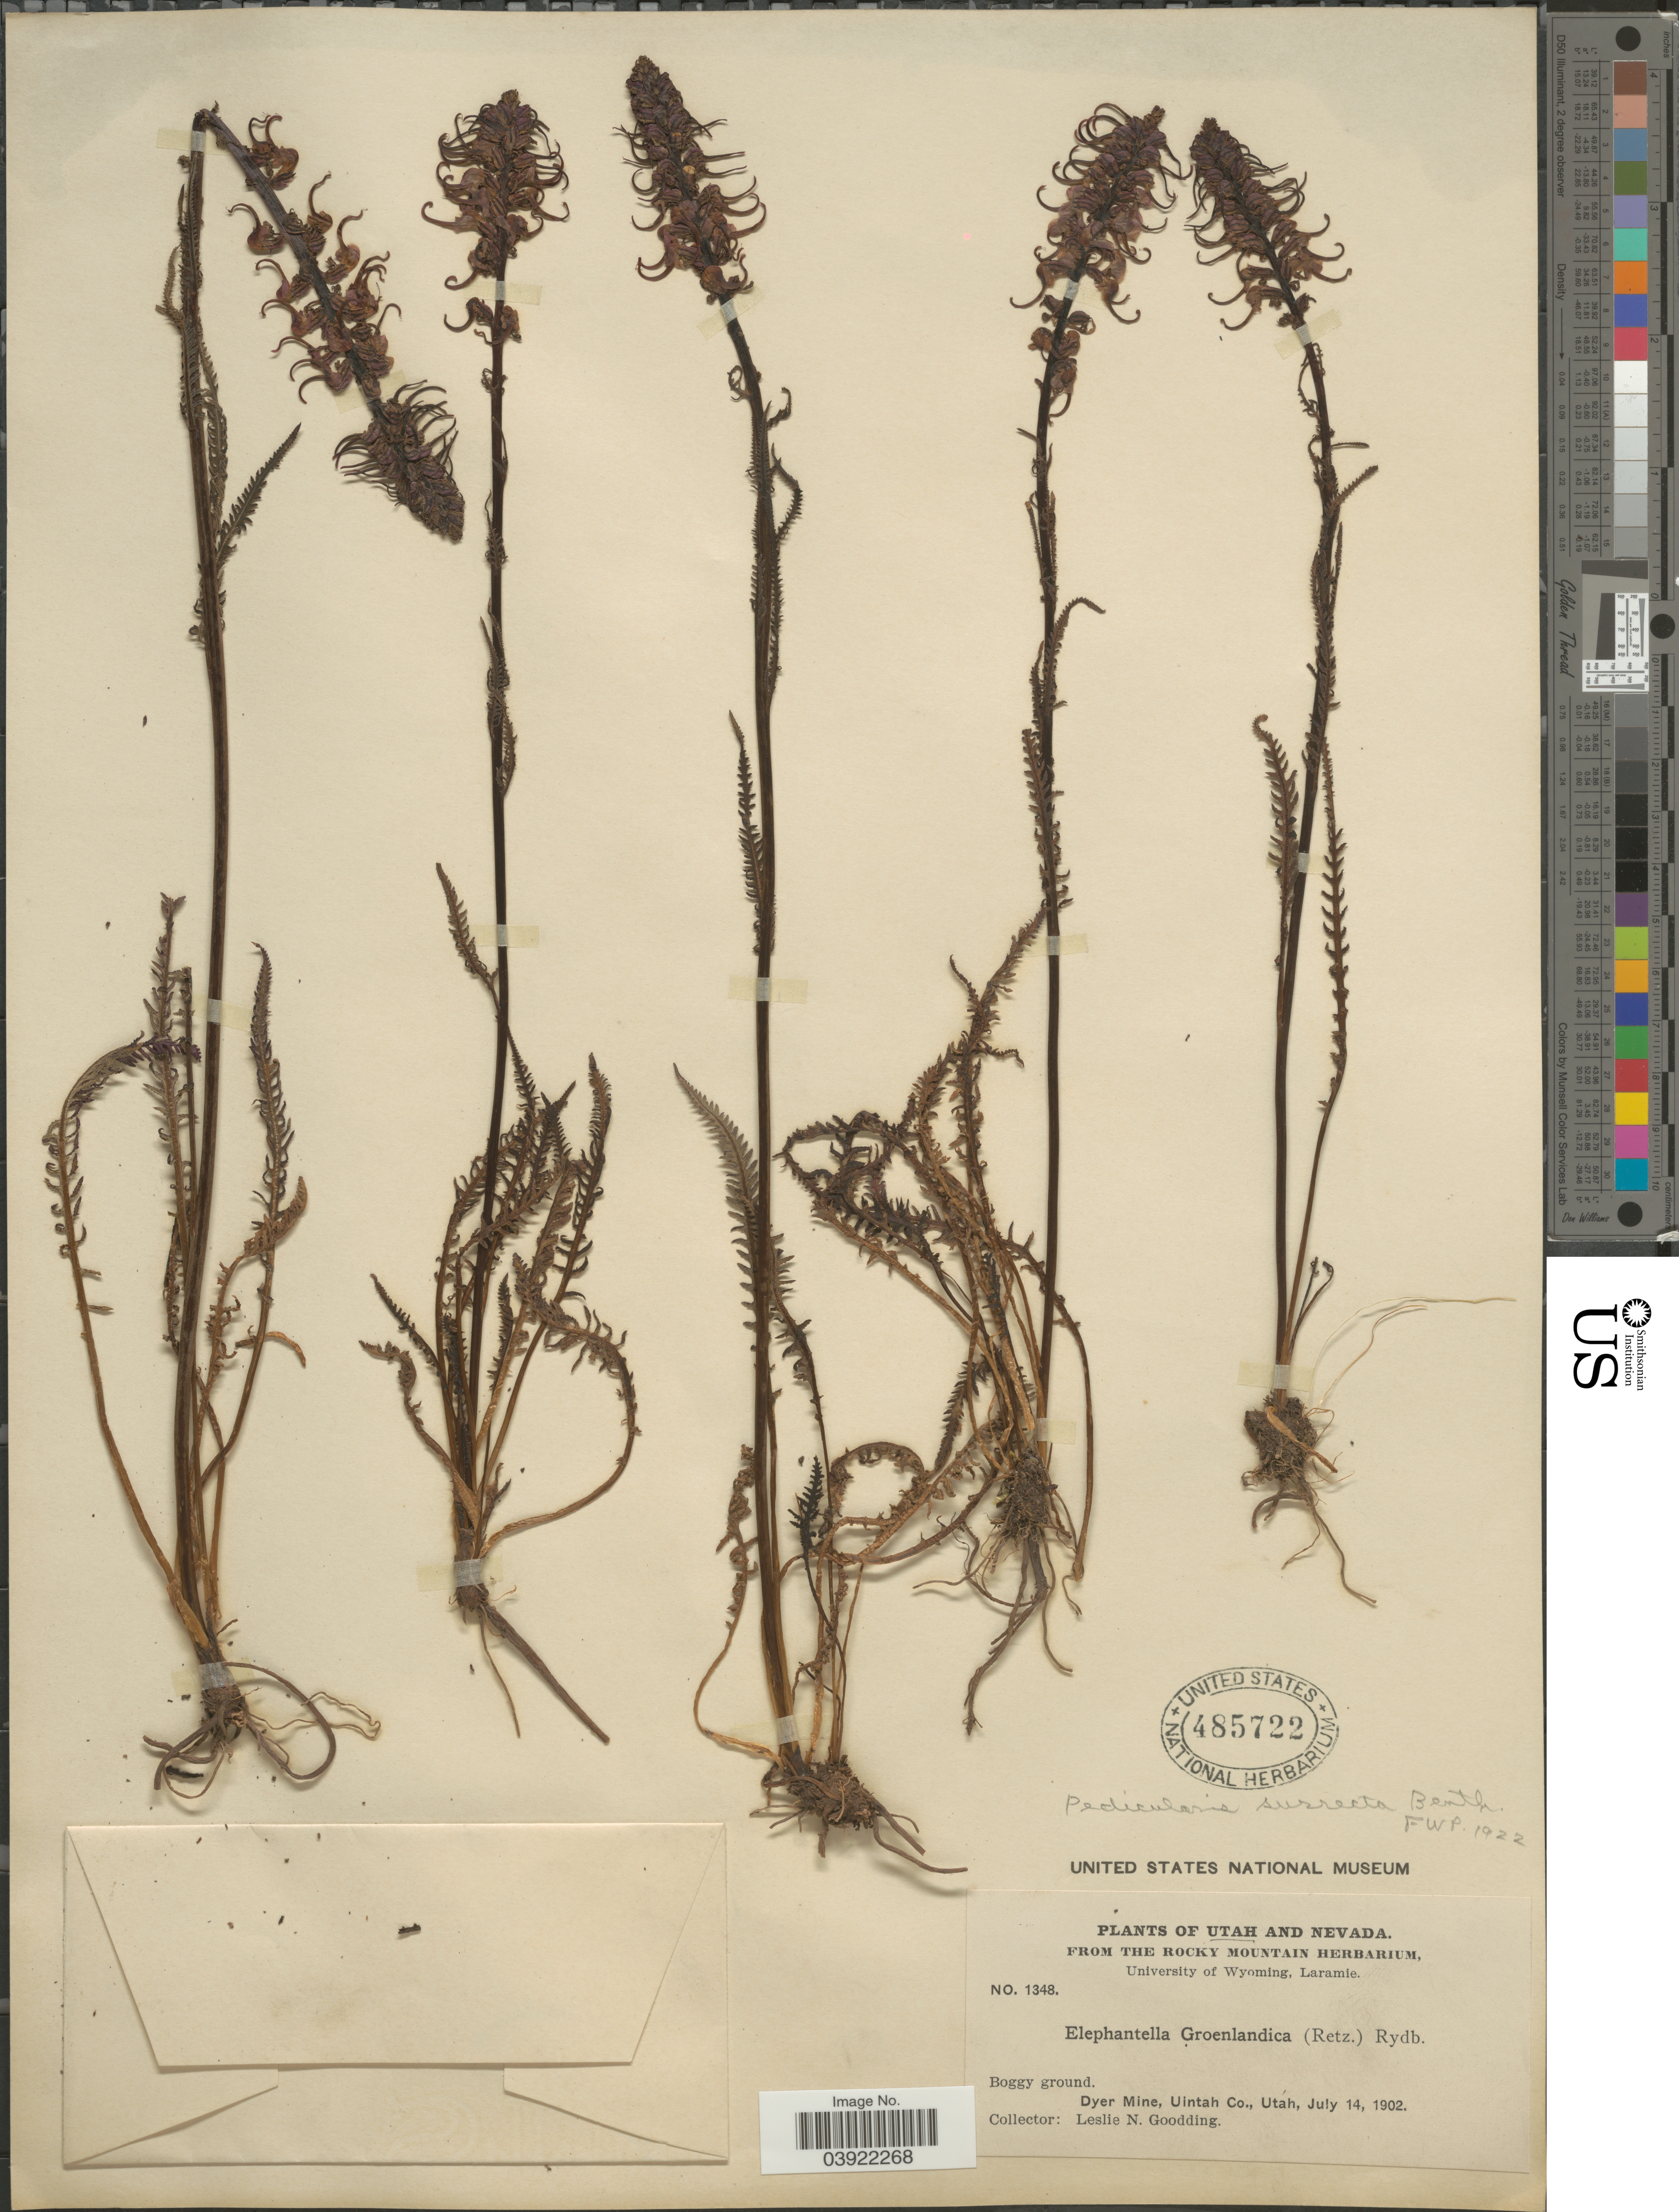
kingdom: Plantae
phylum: Tracheophyta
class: Magnoliopsida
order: Lamiales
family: Orobanchaceae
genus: Pedicularis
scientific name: Pedicularis groenlandica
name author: Retz.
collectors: L. N. Goodding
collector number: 1348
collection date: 1902-07-14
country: United States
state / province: Utah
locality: Dyer Mine, Uintah Co.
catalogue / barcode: US 485722